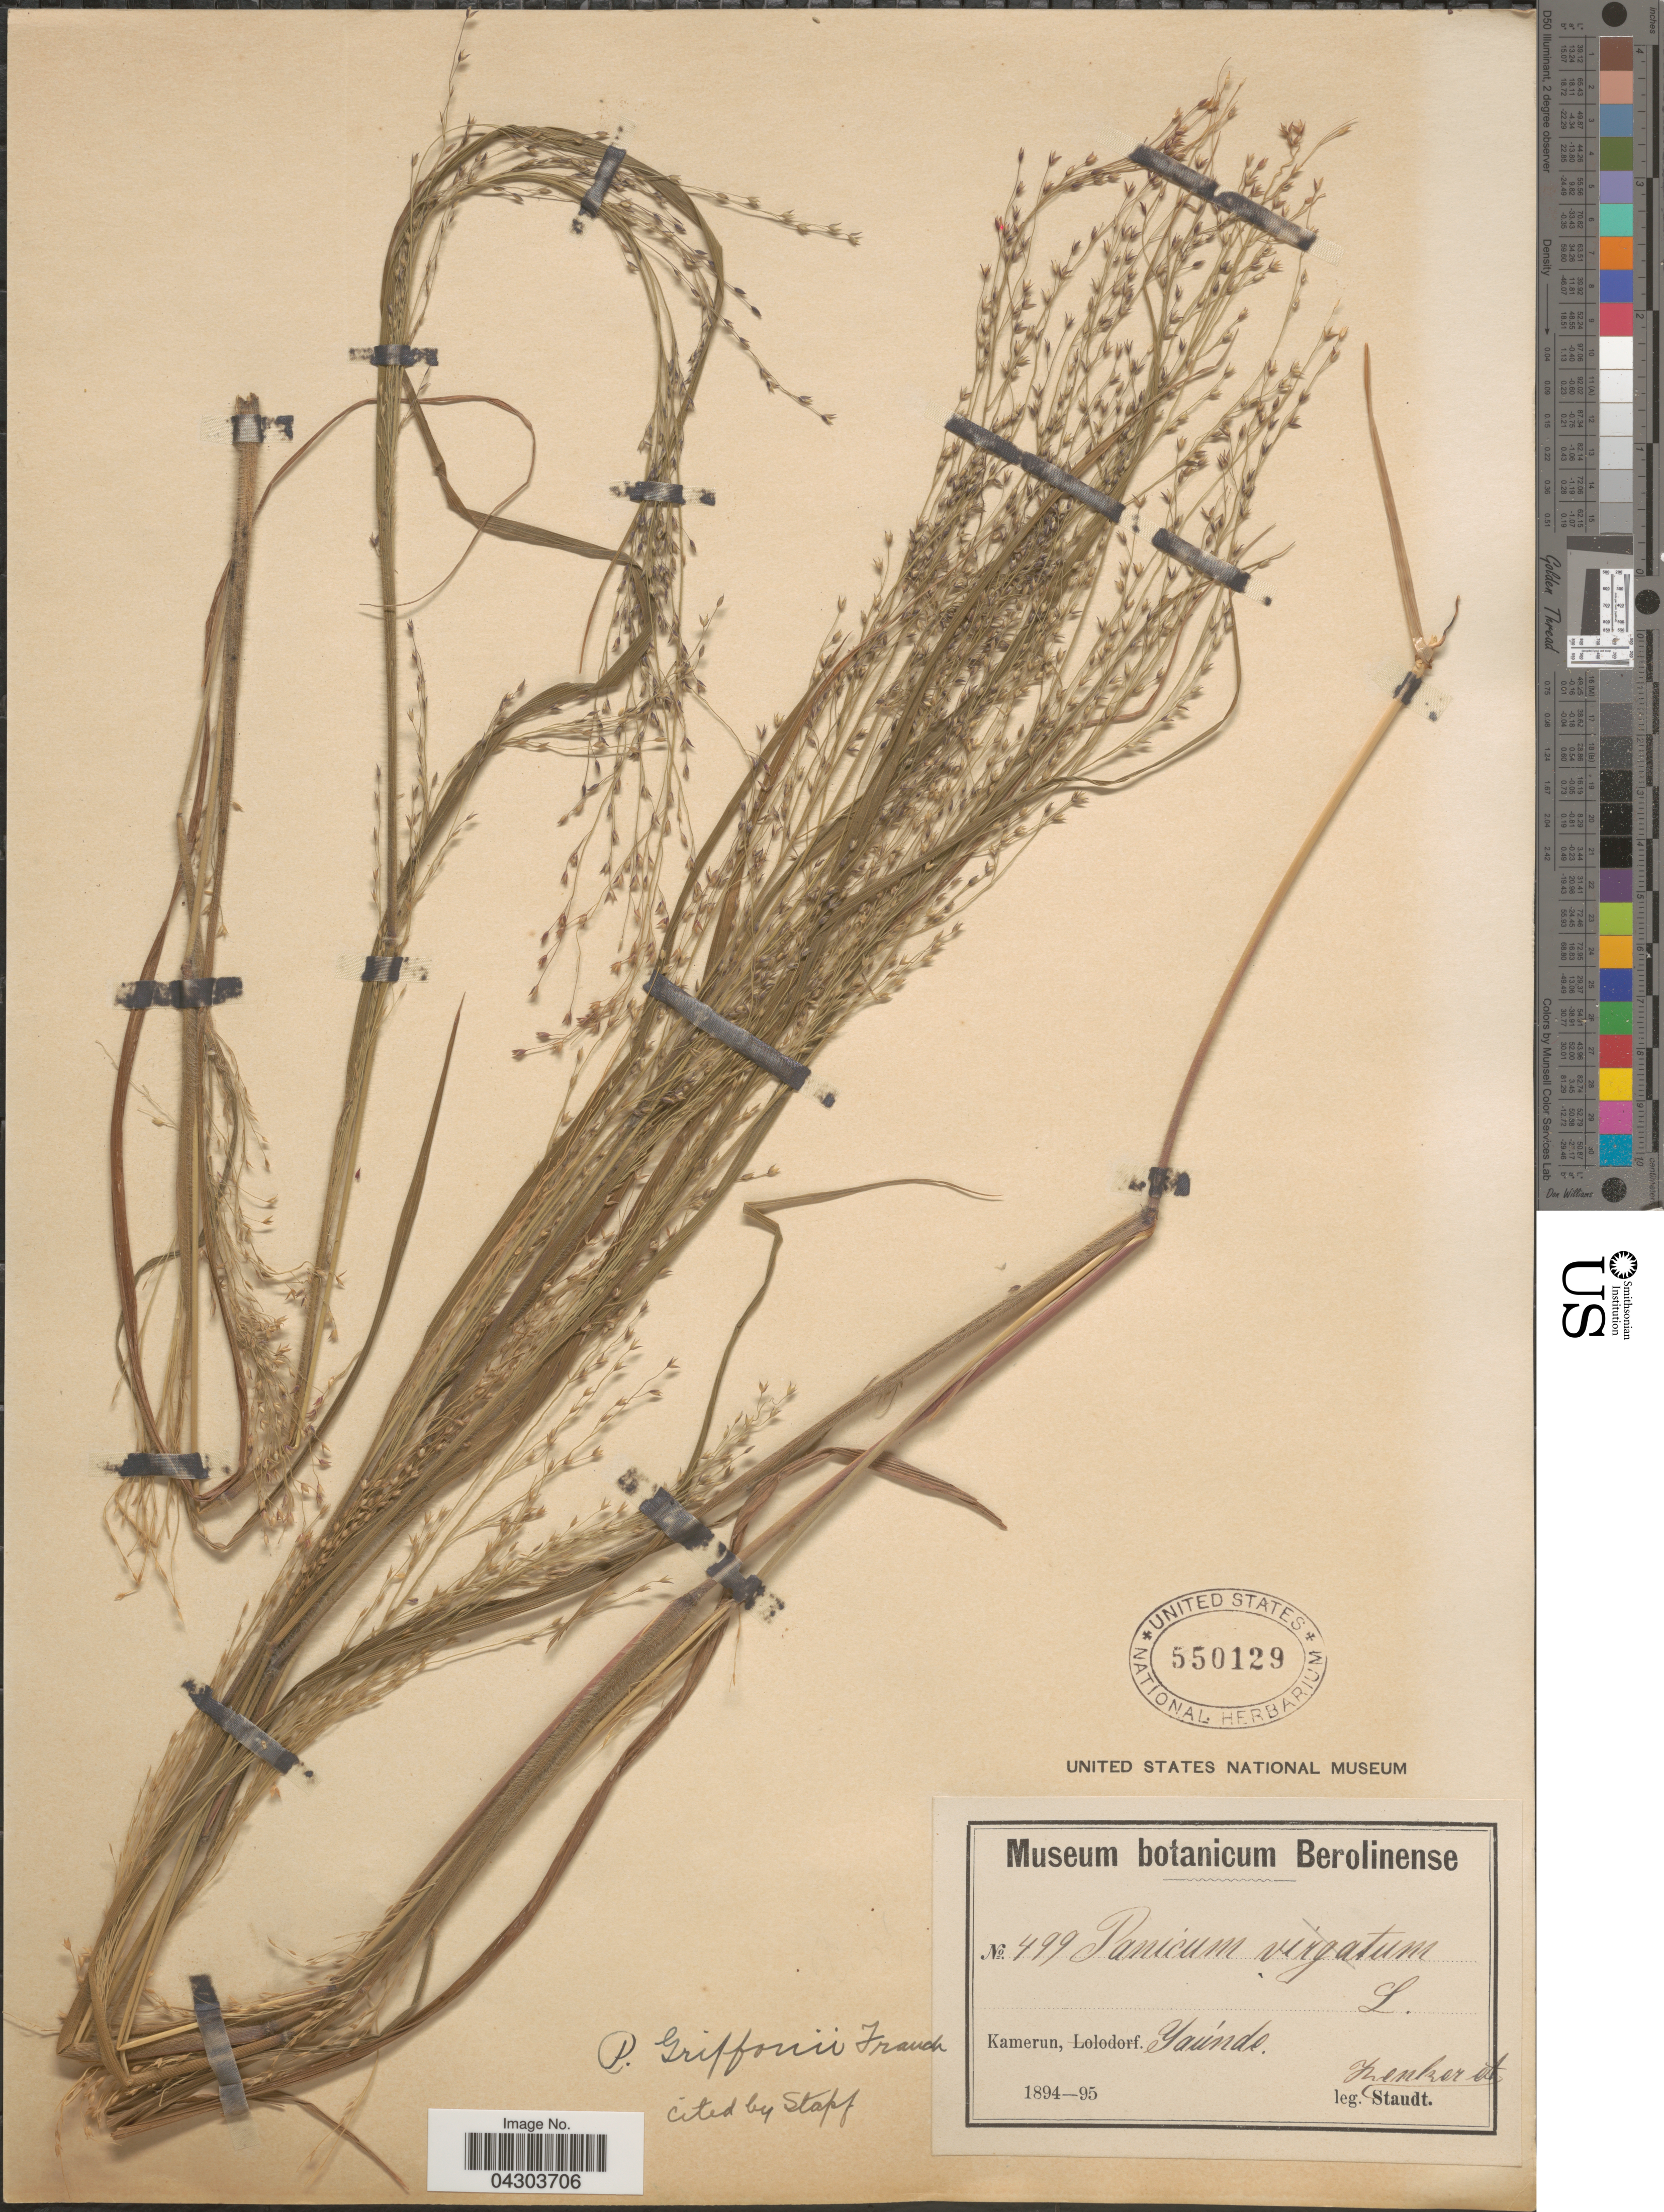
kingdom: Plantae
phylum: Tracheophyta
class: Liliopsida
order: Poales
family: Poaceae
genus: Panicum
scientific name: Panicum griffonii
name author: Franch.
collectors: Zenker, -- & -. Staudt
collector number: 499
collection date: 1894/1895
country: Cameroon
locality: Kamerun. Yaúnde.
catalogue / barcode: US 550129